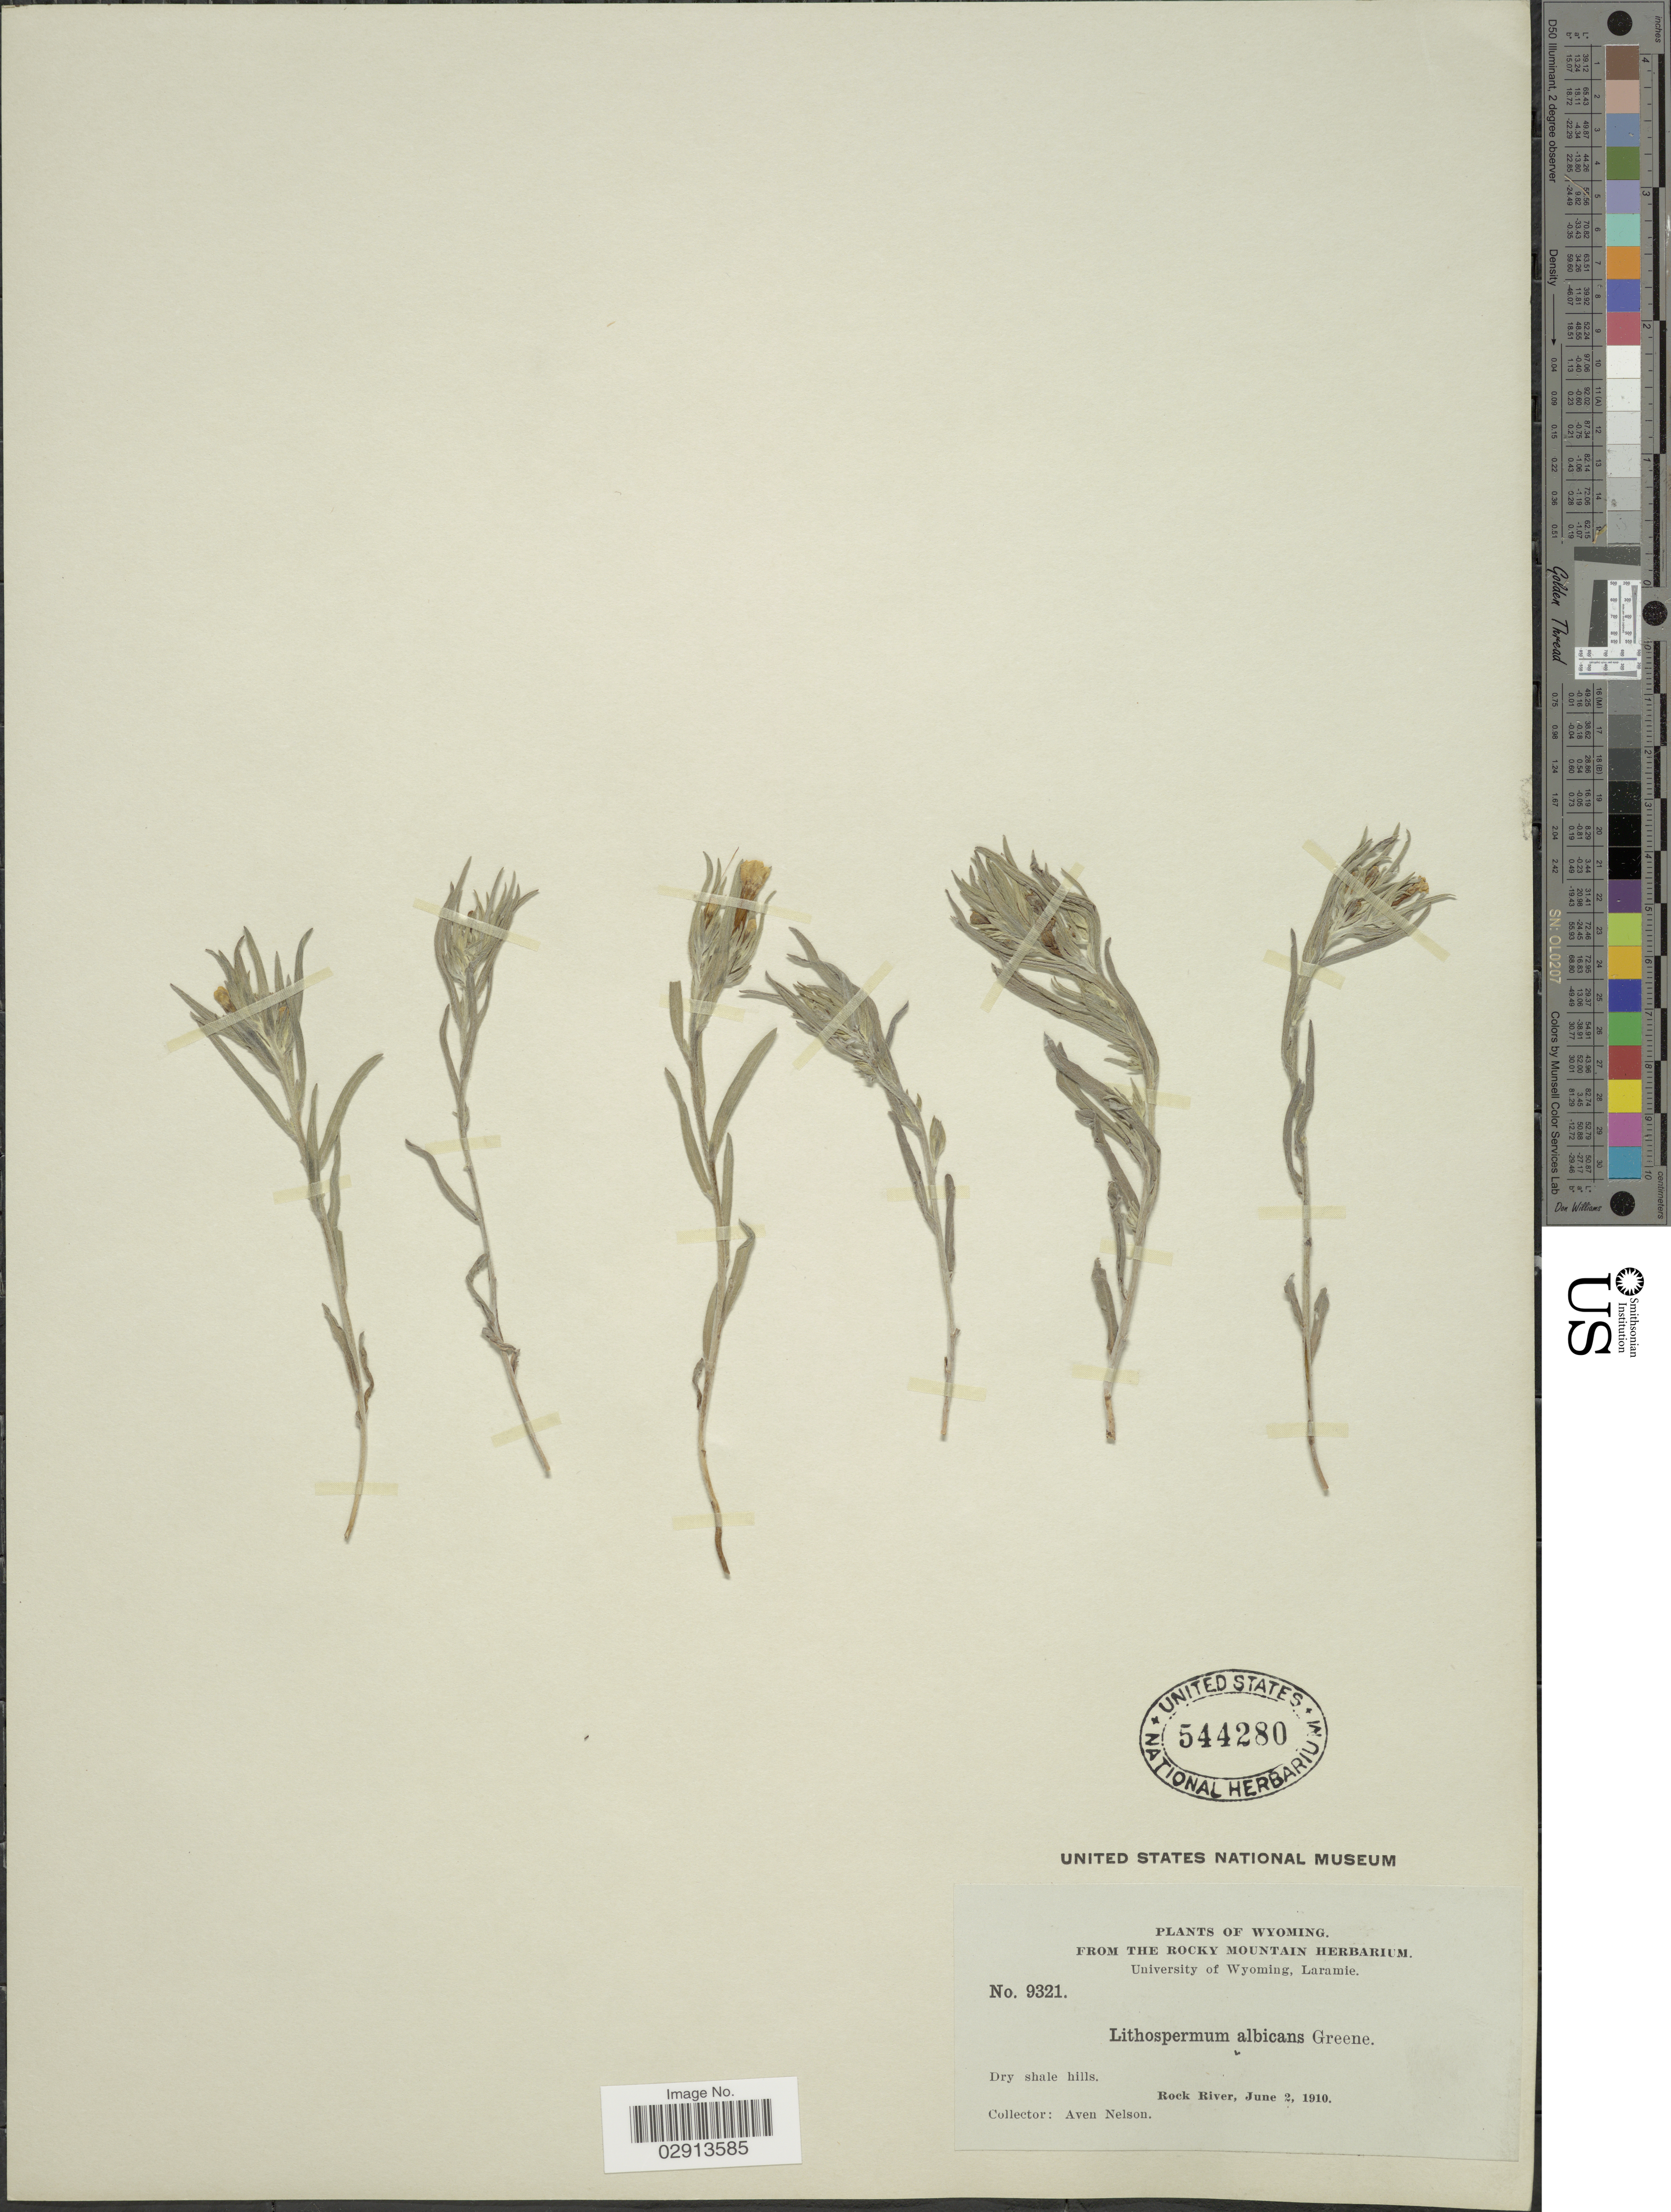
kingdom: Plantae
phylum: Tracheophyta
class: Magnoliopsida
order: Boraginales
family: Boraginaceae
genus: Lithospermum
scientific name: Lithospermum albicans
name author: Greene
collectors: A. Nelson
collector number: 9321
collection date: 1910-06-02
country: United States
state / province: Wyoming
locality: Dry shale hills. Rock River.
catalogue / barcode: US 544280